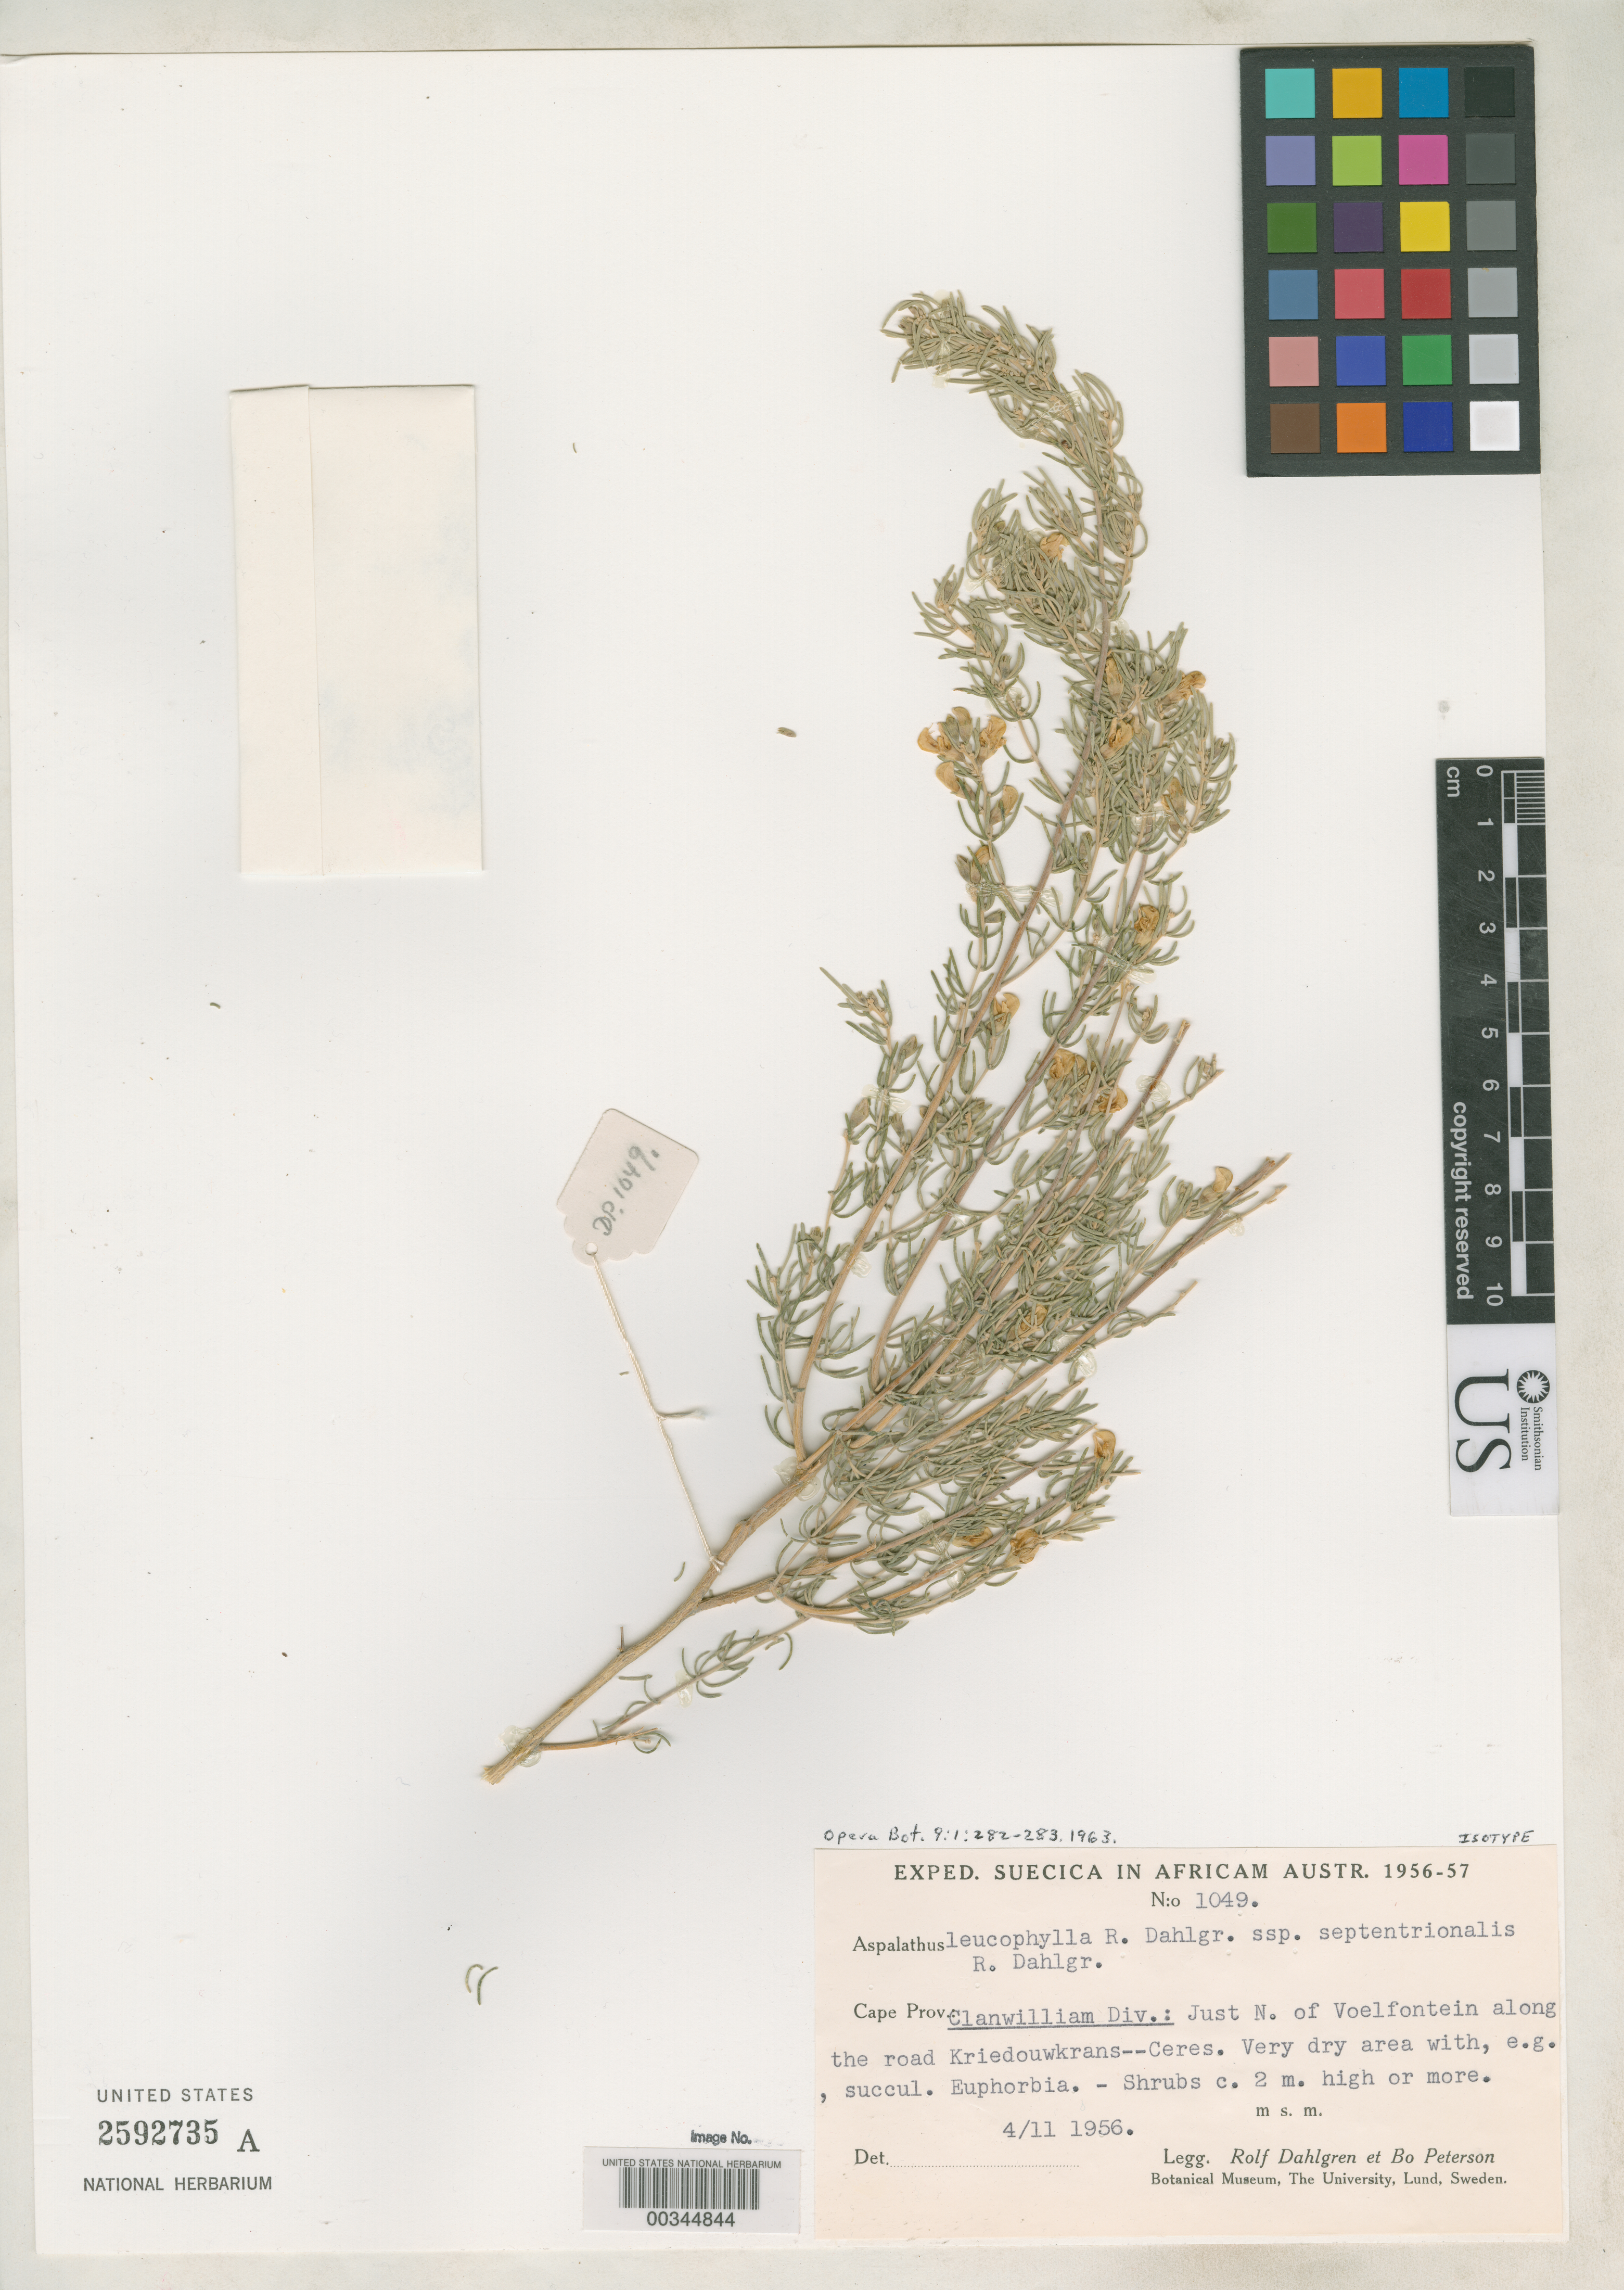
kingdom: Plantae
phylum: Tracheophyta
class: Magnoliopsida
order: Fabales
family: Fabaceae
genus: Aspalathus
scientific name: Aspalathus leucophylla subsp. septentrionalis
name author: R. Dahlgren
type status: Isotype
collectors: R. Dahlgren & B. H. Peterson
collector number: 1049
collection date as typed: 04 Nov 1956 or 11 Apr 1956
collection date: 1956-04-11 or 1956-11-04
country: South Africa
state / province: Western Cape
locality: Just N of Voelfontein along road Kriedouwkrans-ceres. Clanwilliam.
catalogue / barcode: US 2592735A